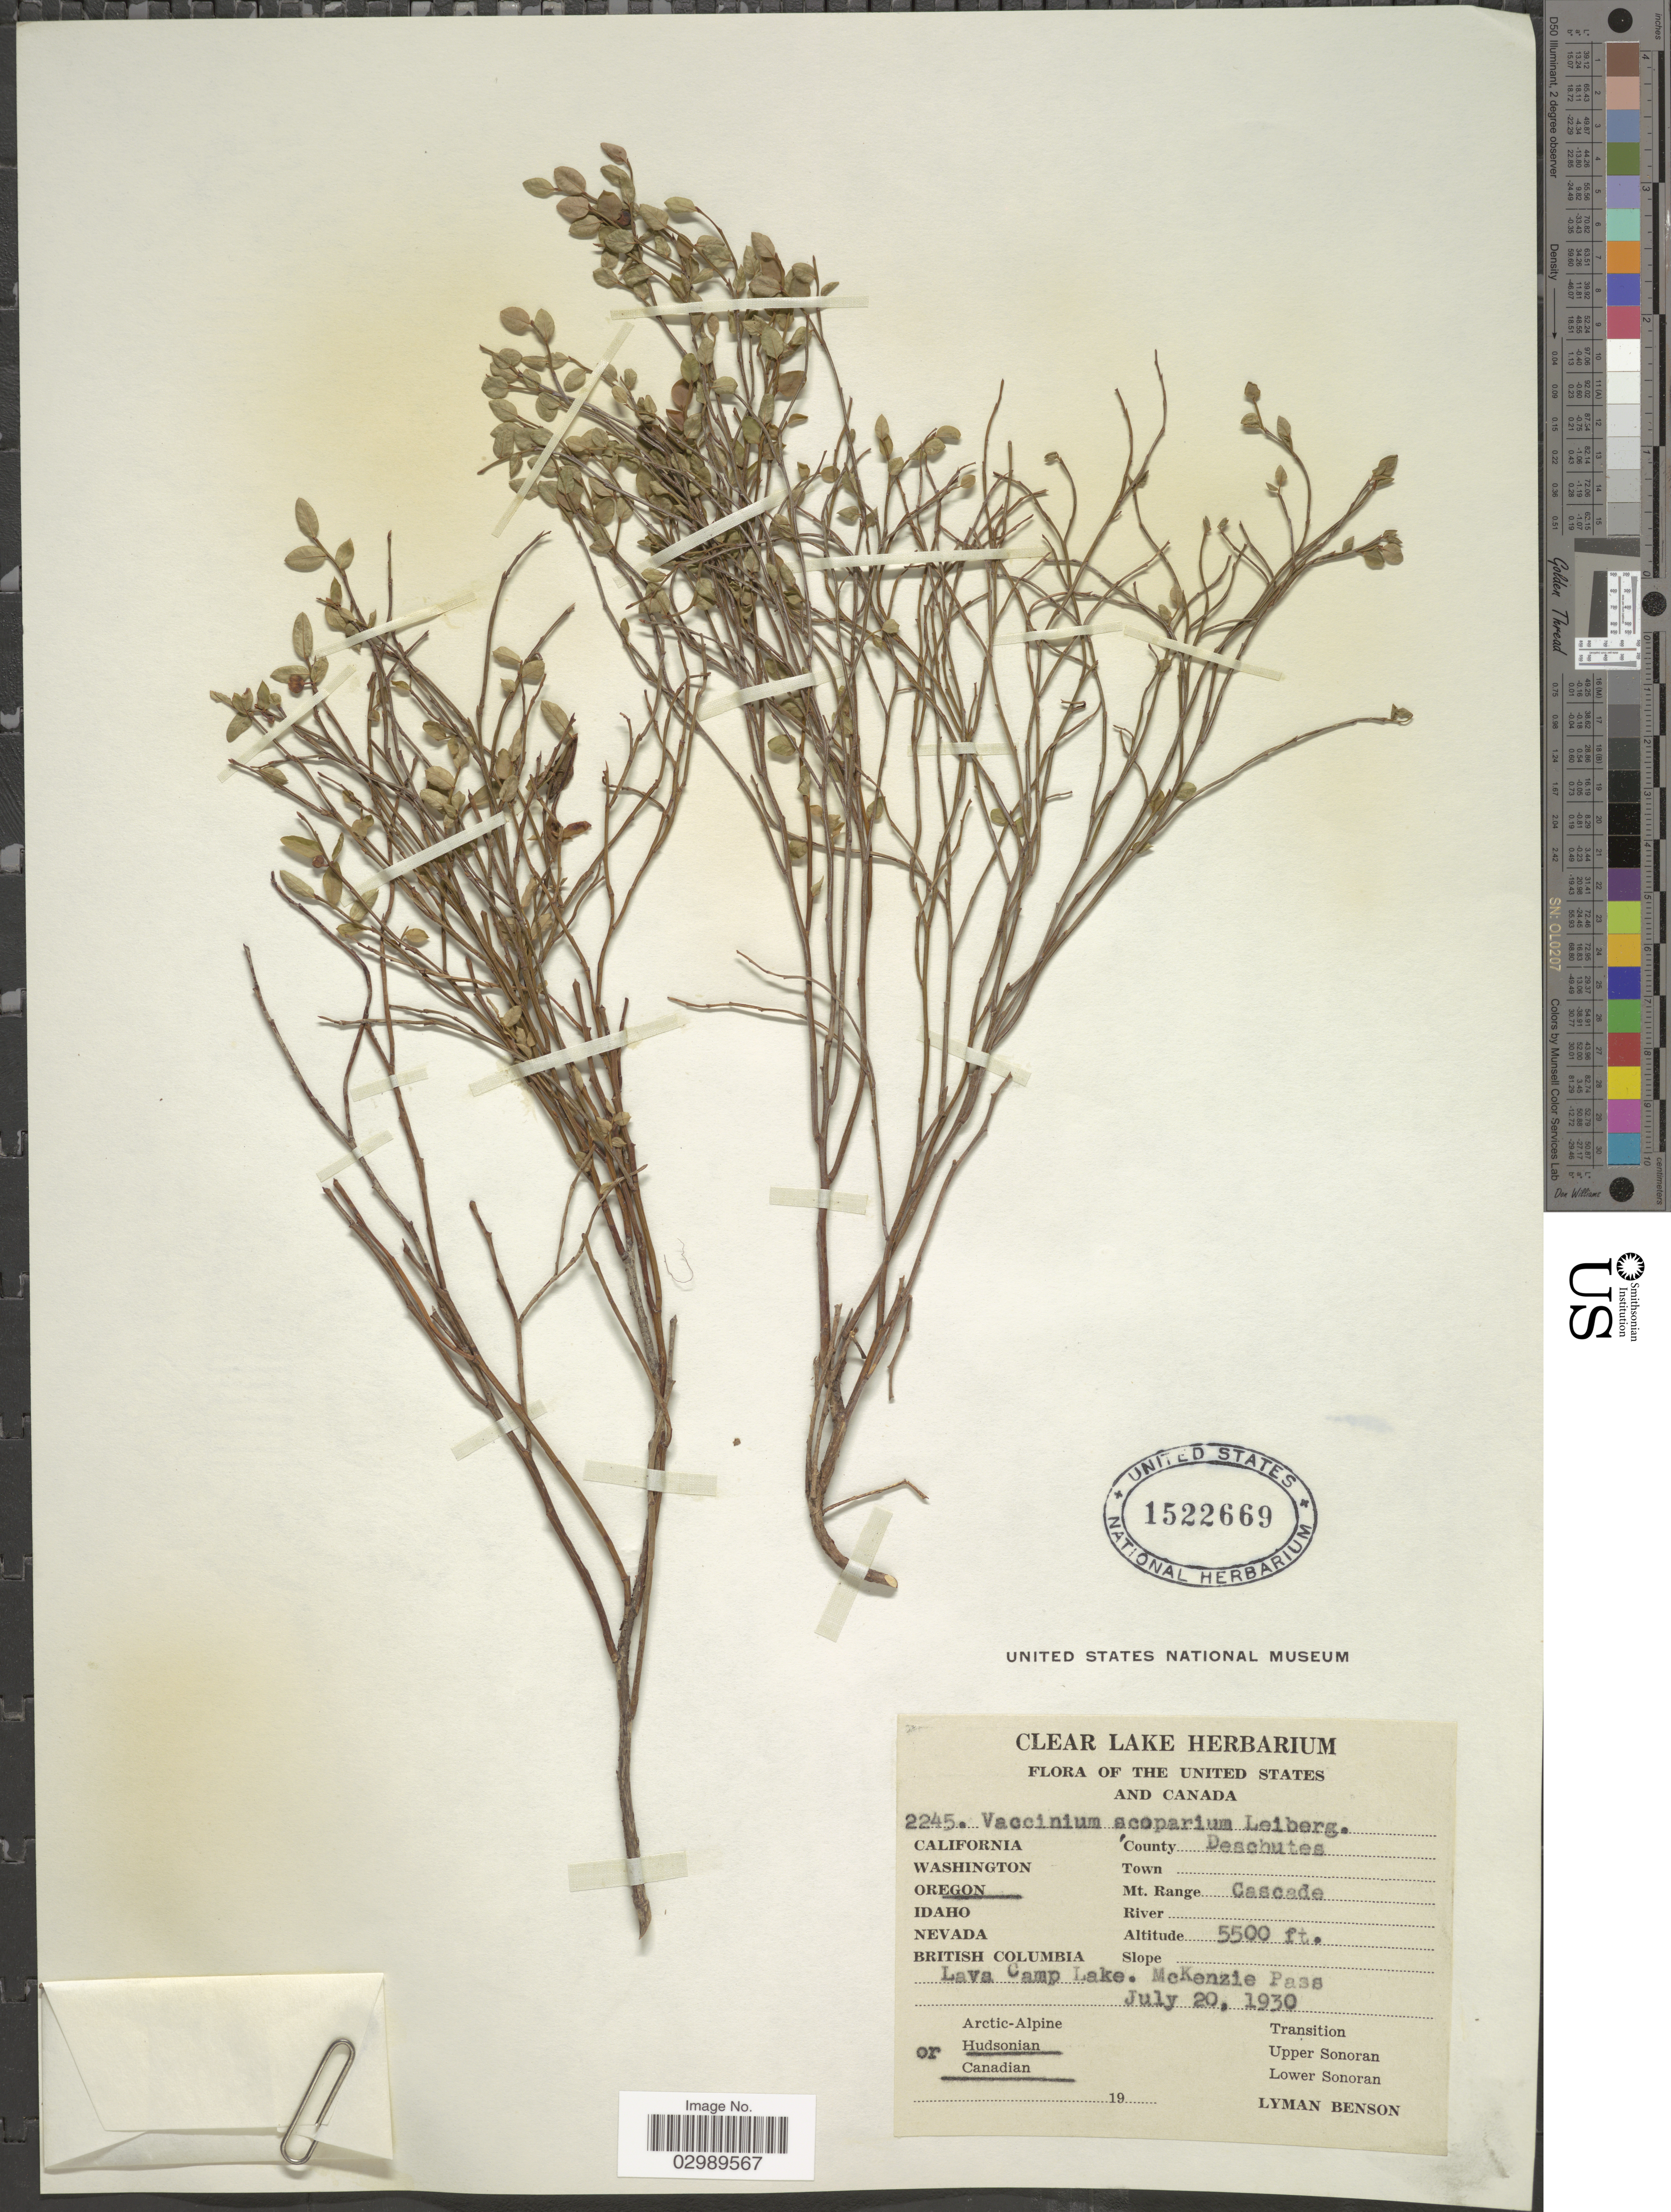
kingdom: Plantae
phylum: Tracheophyta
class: Magnoliopsida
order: Ericales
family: Ericaceae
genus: Vaccinium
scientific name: Vaccinium scoparium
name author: Leiberg ex Coville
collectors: L. D. Benson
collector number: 2245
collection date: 1930-07-20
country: United States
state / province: Oregon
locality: County Deschutes, Mt. Range Cascade, Lava Camp Lake. McKenzie Pass.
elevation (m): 1676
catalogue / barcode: US 1522669